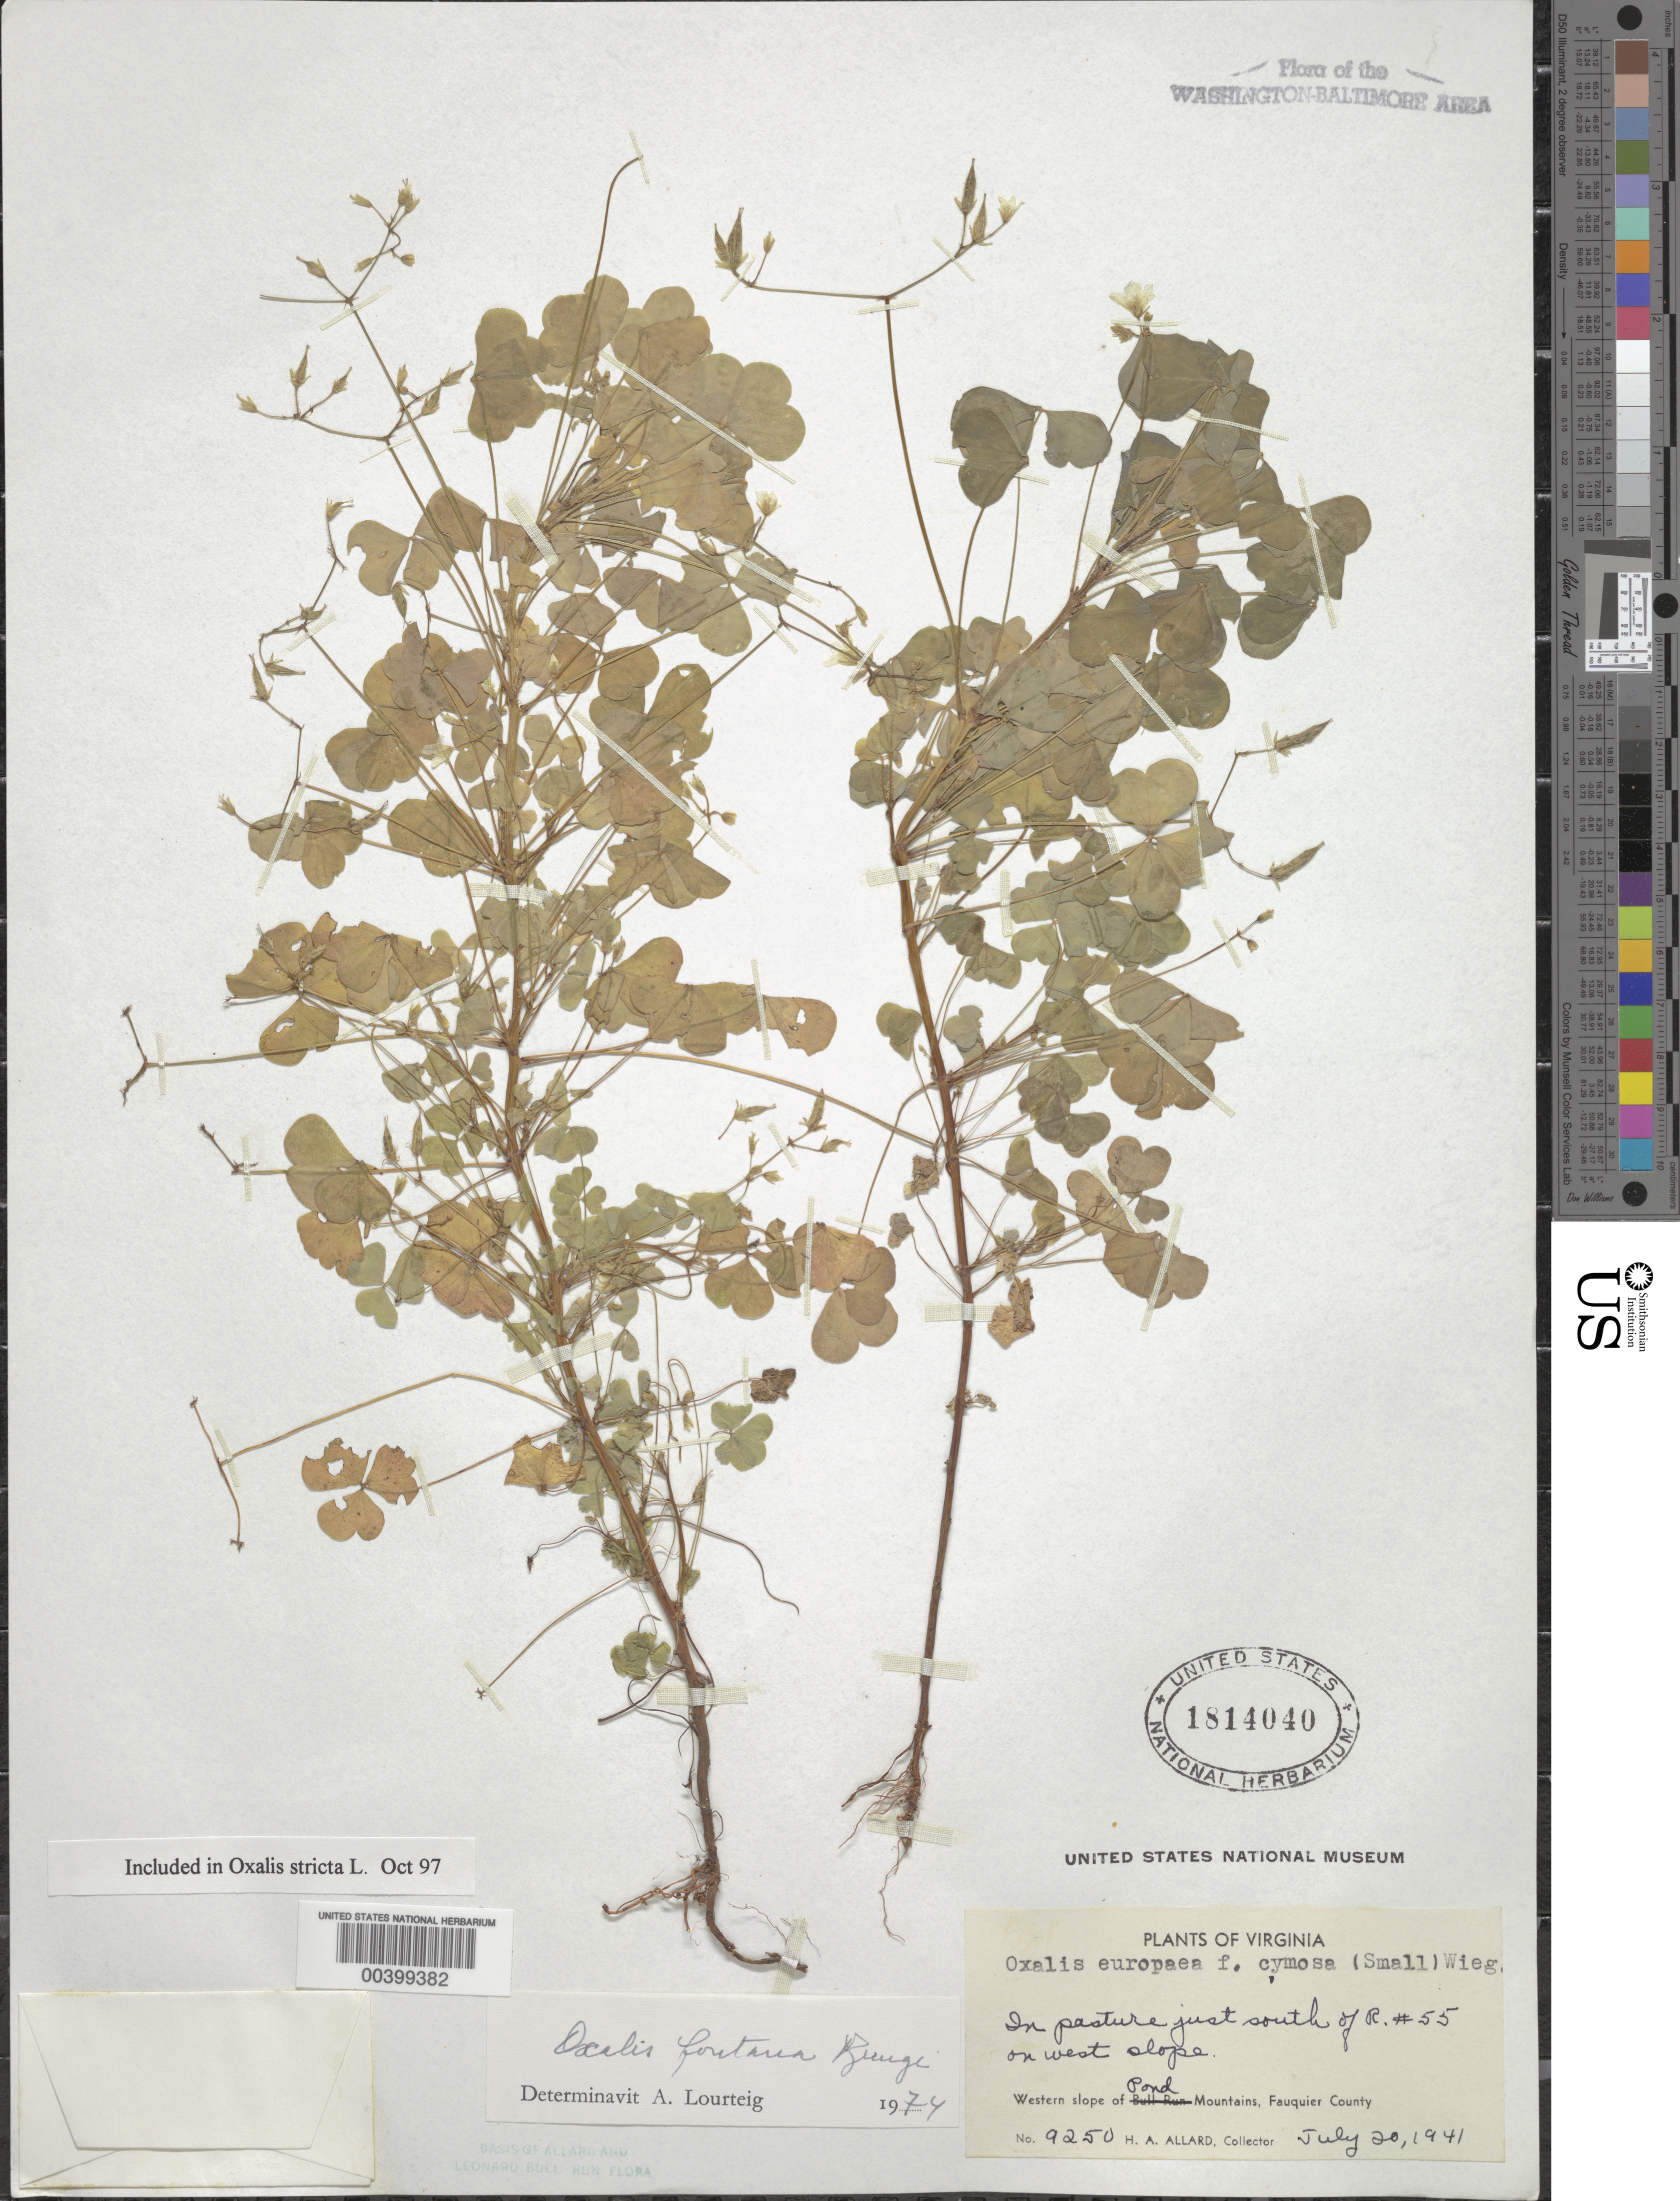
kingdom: Plantae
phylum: Tracheophyta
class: Magnoliopsida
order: Oxalidales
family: Oxalidaceae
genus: Oxalis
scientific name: Oxalis stricta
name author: L.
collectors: H. A. Allard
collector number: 9250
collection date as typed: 20 Jul 1941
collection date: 1941-07-20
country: United States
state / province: Virginia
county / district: Fauquier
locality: South of Route 55, Pond Mountains Bull Run Mts.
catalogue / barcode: US 1814040